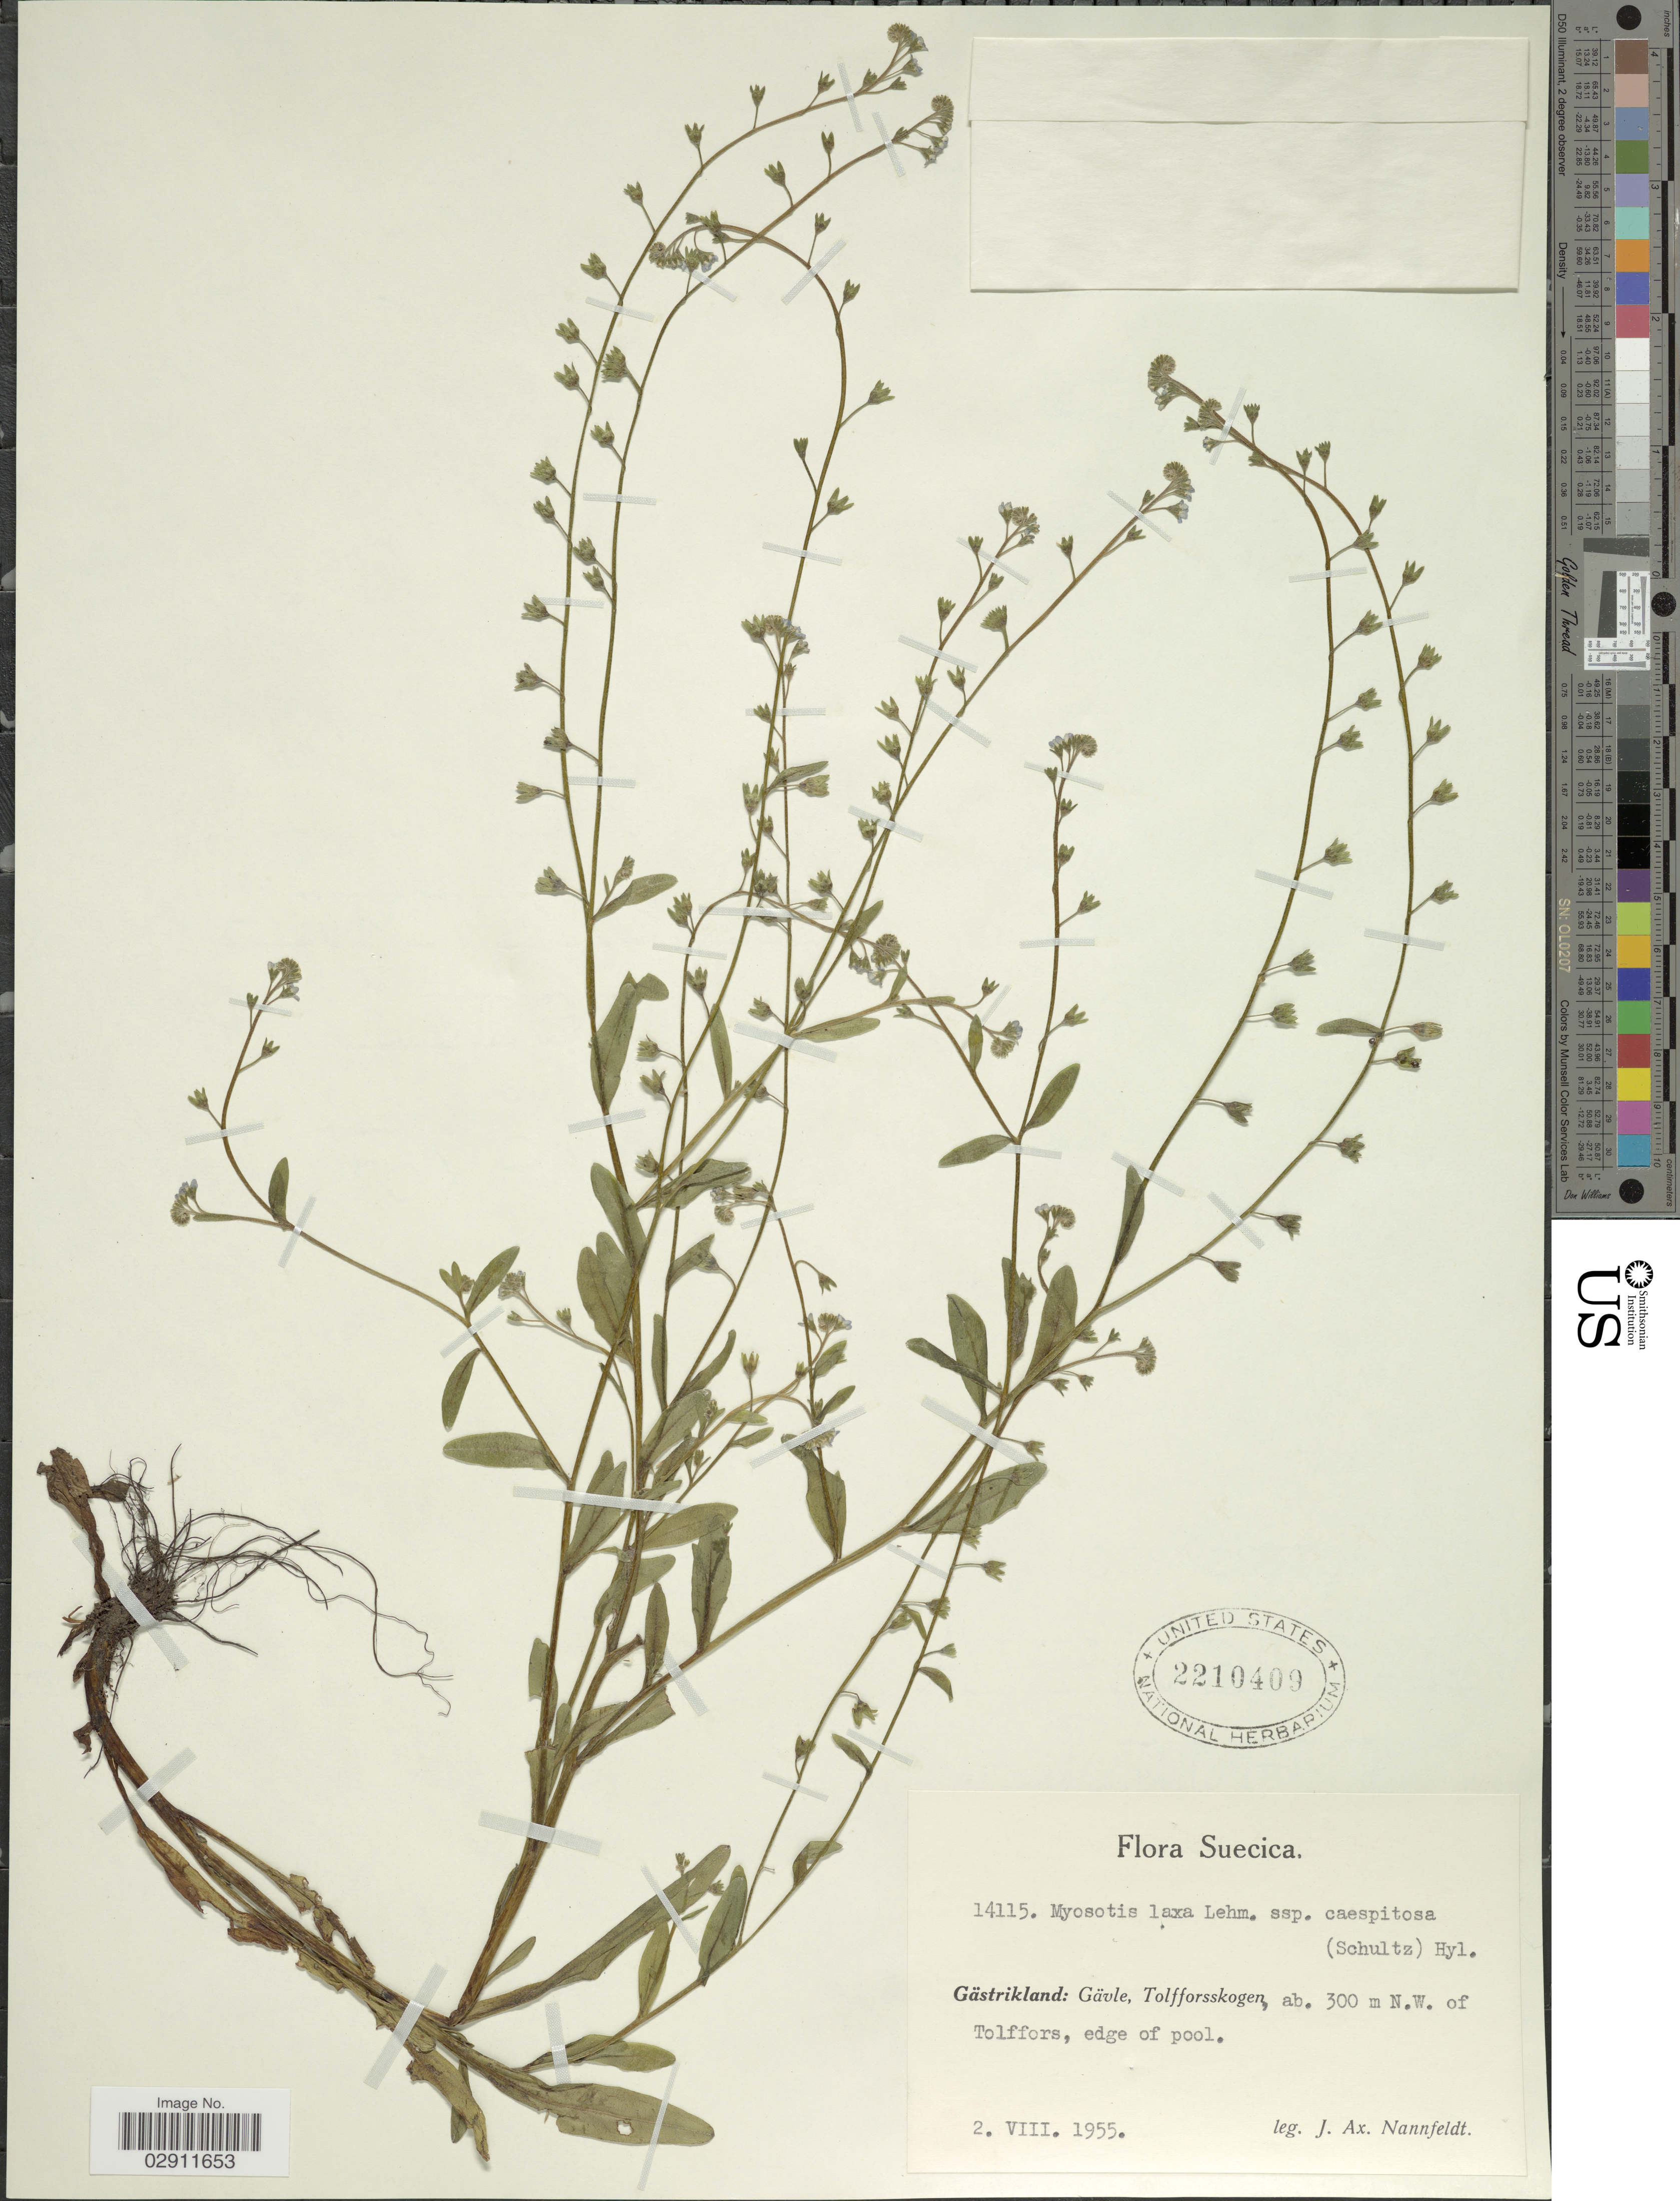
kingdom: Plantae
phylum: Tracheophyta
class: Magnoliopsida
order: Boraginales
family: Boraginaceae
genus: Myosotis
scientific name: Myosotis laxa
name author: F. Lehm.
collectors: J. Nannfeldt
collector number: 14115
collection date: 1955-08-03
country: Sweden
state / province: Gavleborg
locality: Suecica. Gästrikland: Gävle, Tolfforsskogen, ab. 300 m N.W. of Tolffors.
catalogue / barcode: US 2210409